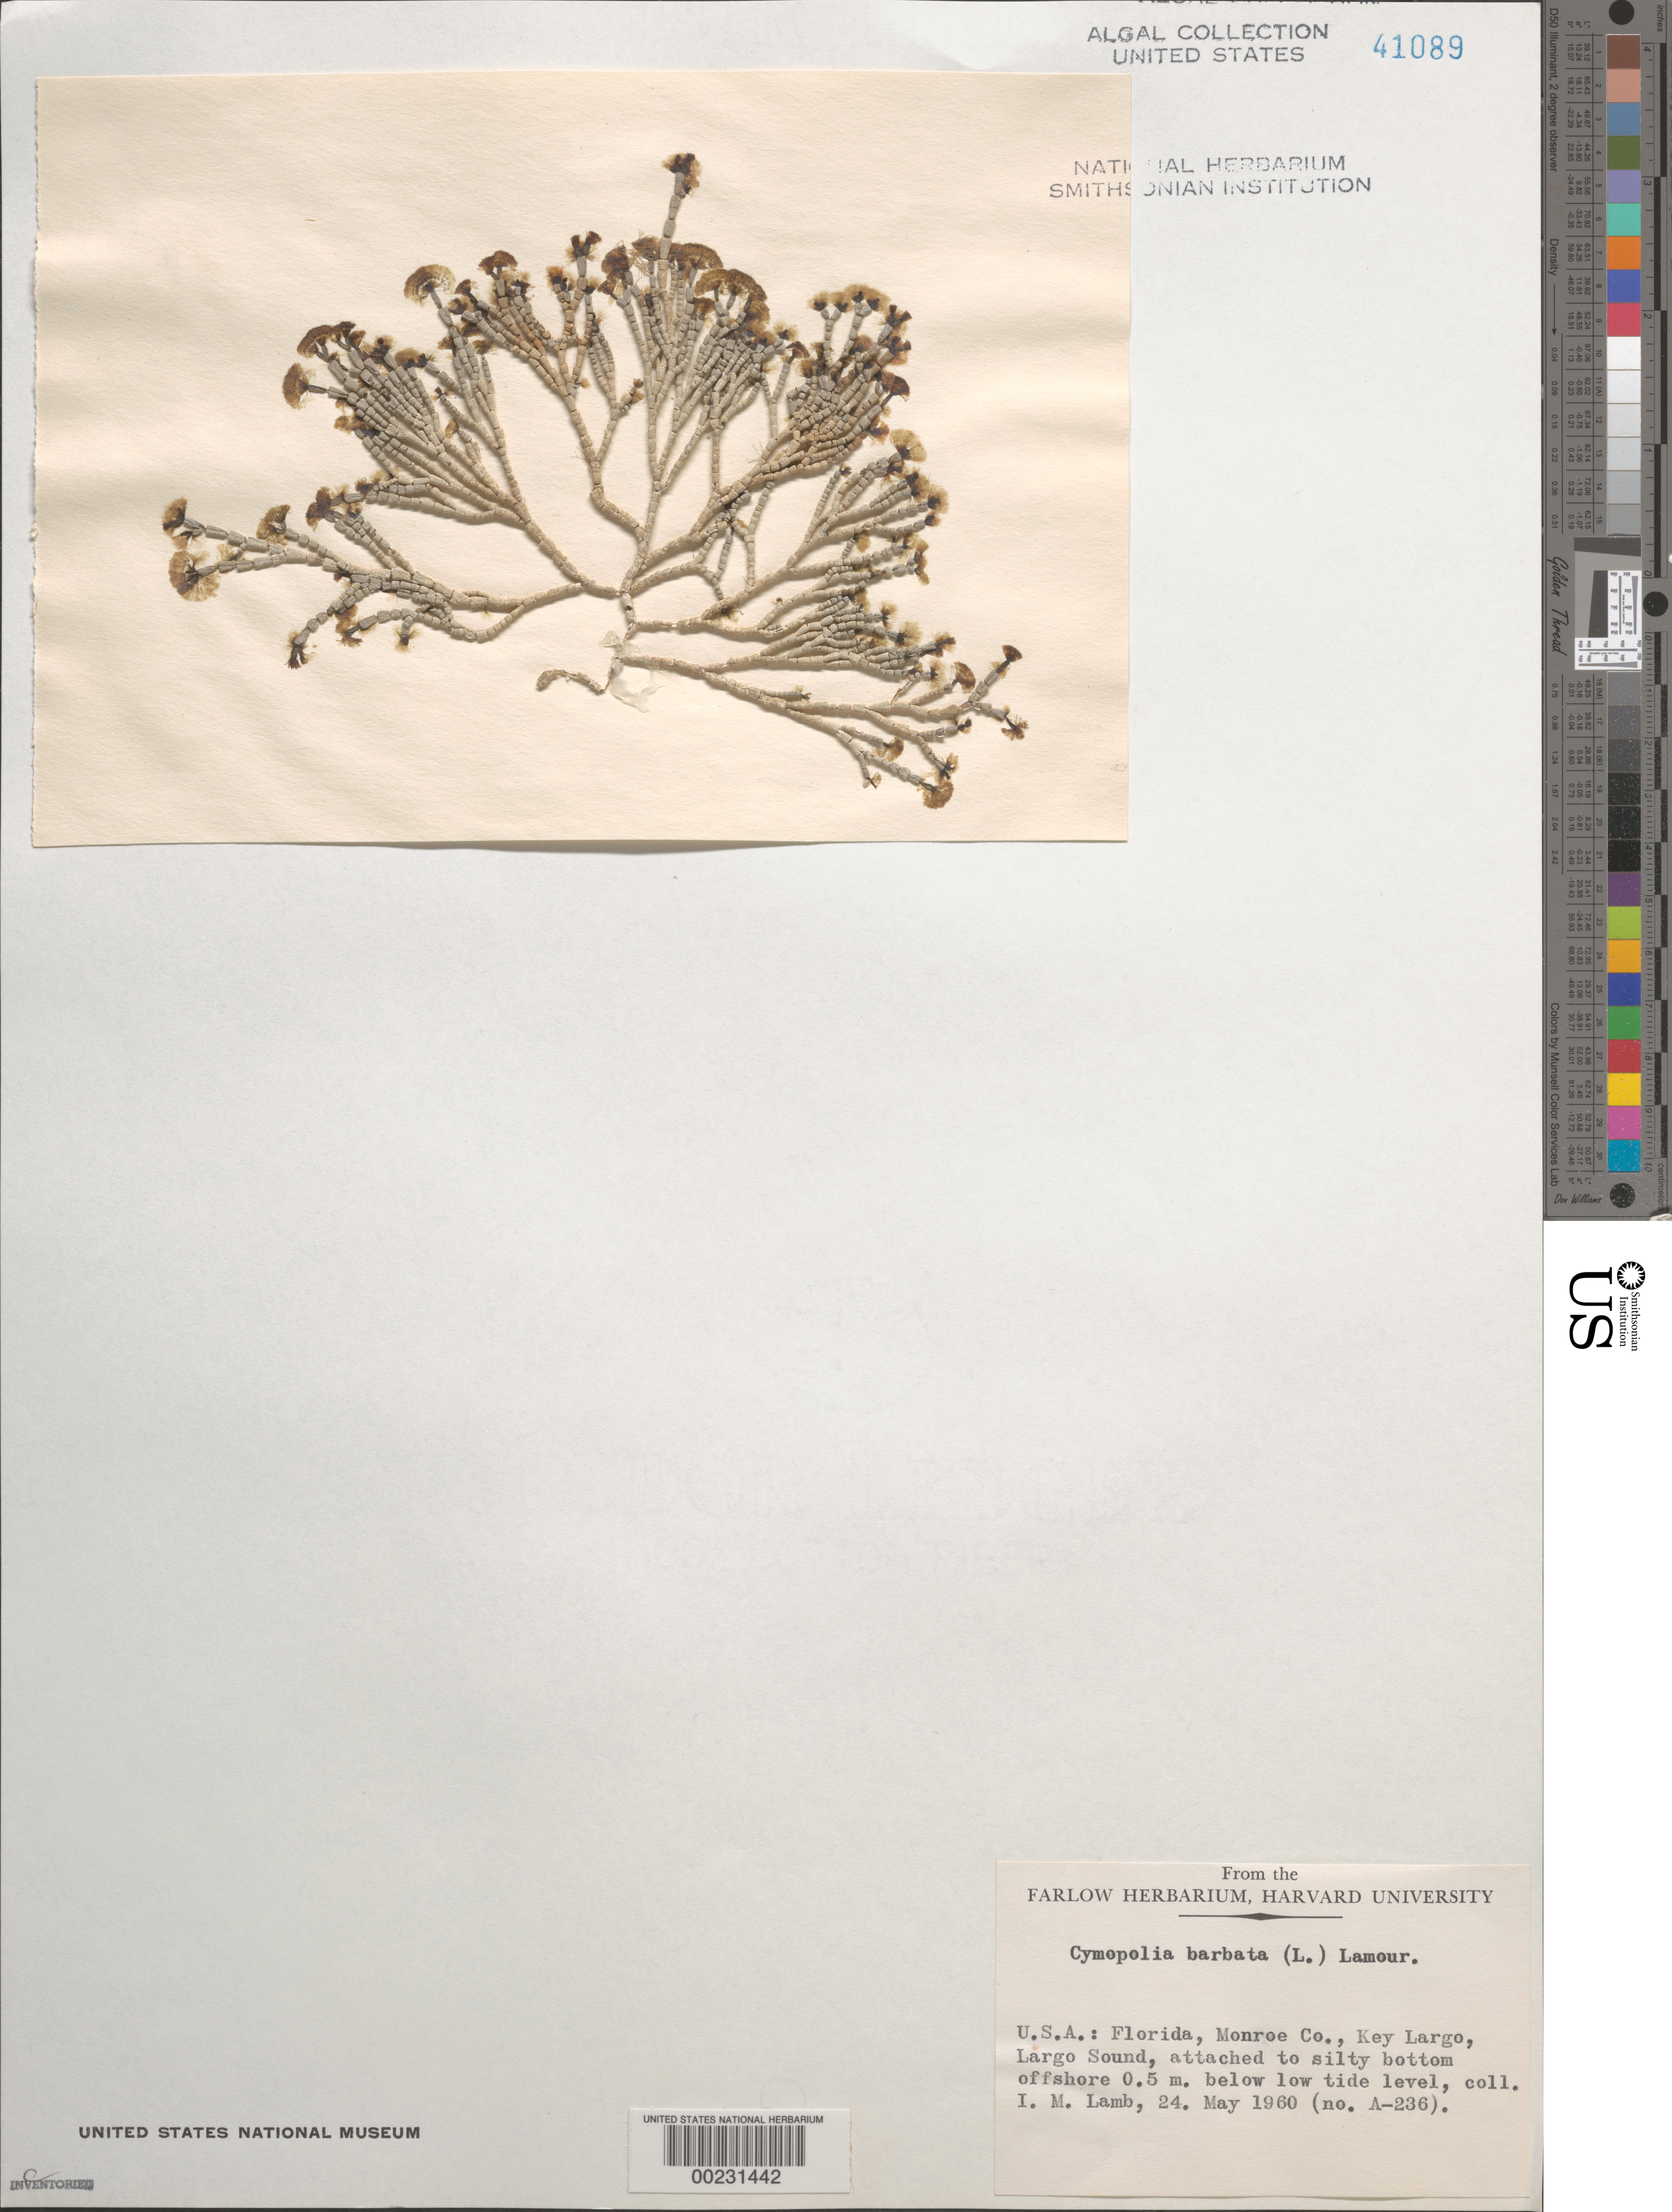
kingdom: Plantae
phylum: Chlorophyta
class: Ulvophyceae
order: Dasycladales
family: Dasycladaceae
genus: Cymopolia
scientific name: Cymopolia barbata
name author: (L.) J.V.Lamouroux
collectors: I. M. Lamb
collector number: A-236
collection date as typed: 24 May 1960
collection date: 1960-05-24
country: United States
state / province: Florida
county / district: Monroe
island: Key Largo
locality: Key Largo Sound (Largo Sound)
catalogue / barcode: US 41089